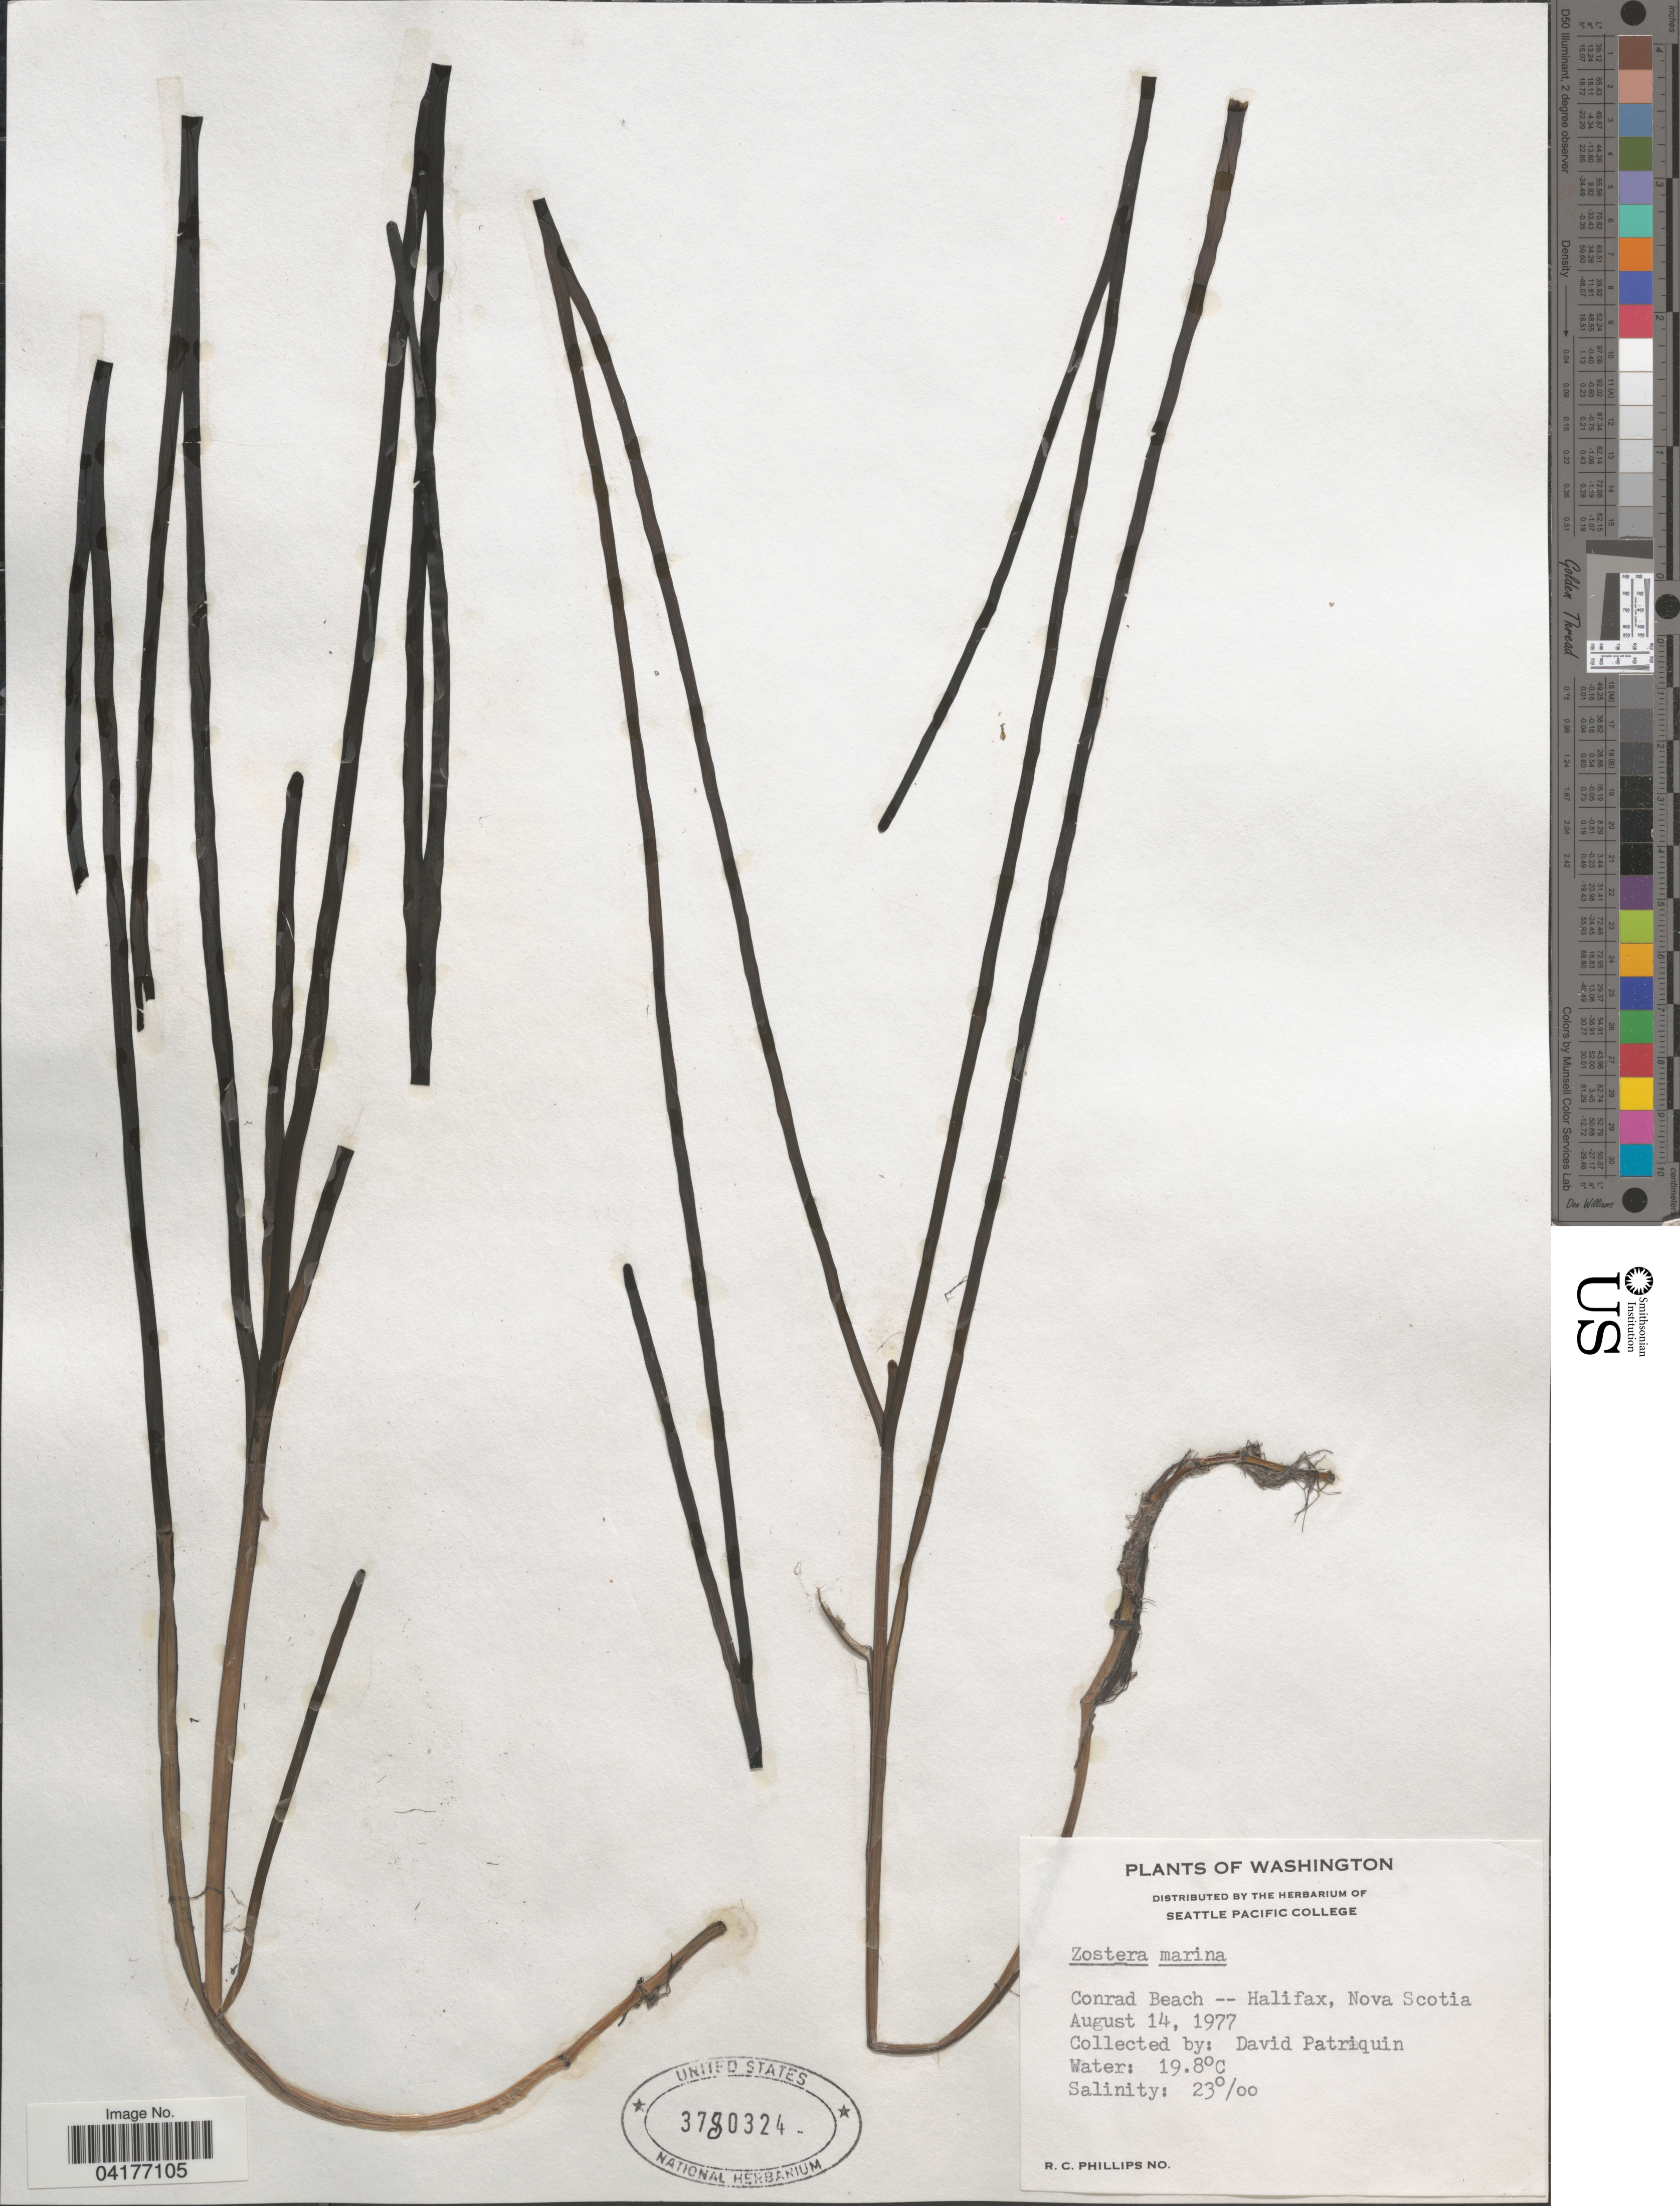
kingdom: Plantae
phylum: Tracheophyta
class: Liliopsida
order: Alismatales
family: Zosteraceae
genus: Zostera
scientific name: Zostera marina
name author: L.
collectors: D. Patriquin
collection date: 1977-08-14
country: Canada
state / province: Nova Scotia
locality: Conrad Beach -- Halifax.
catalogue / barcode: US 3780324